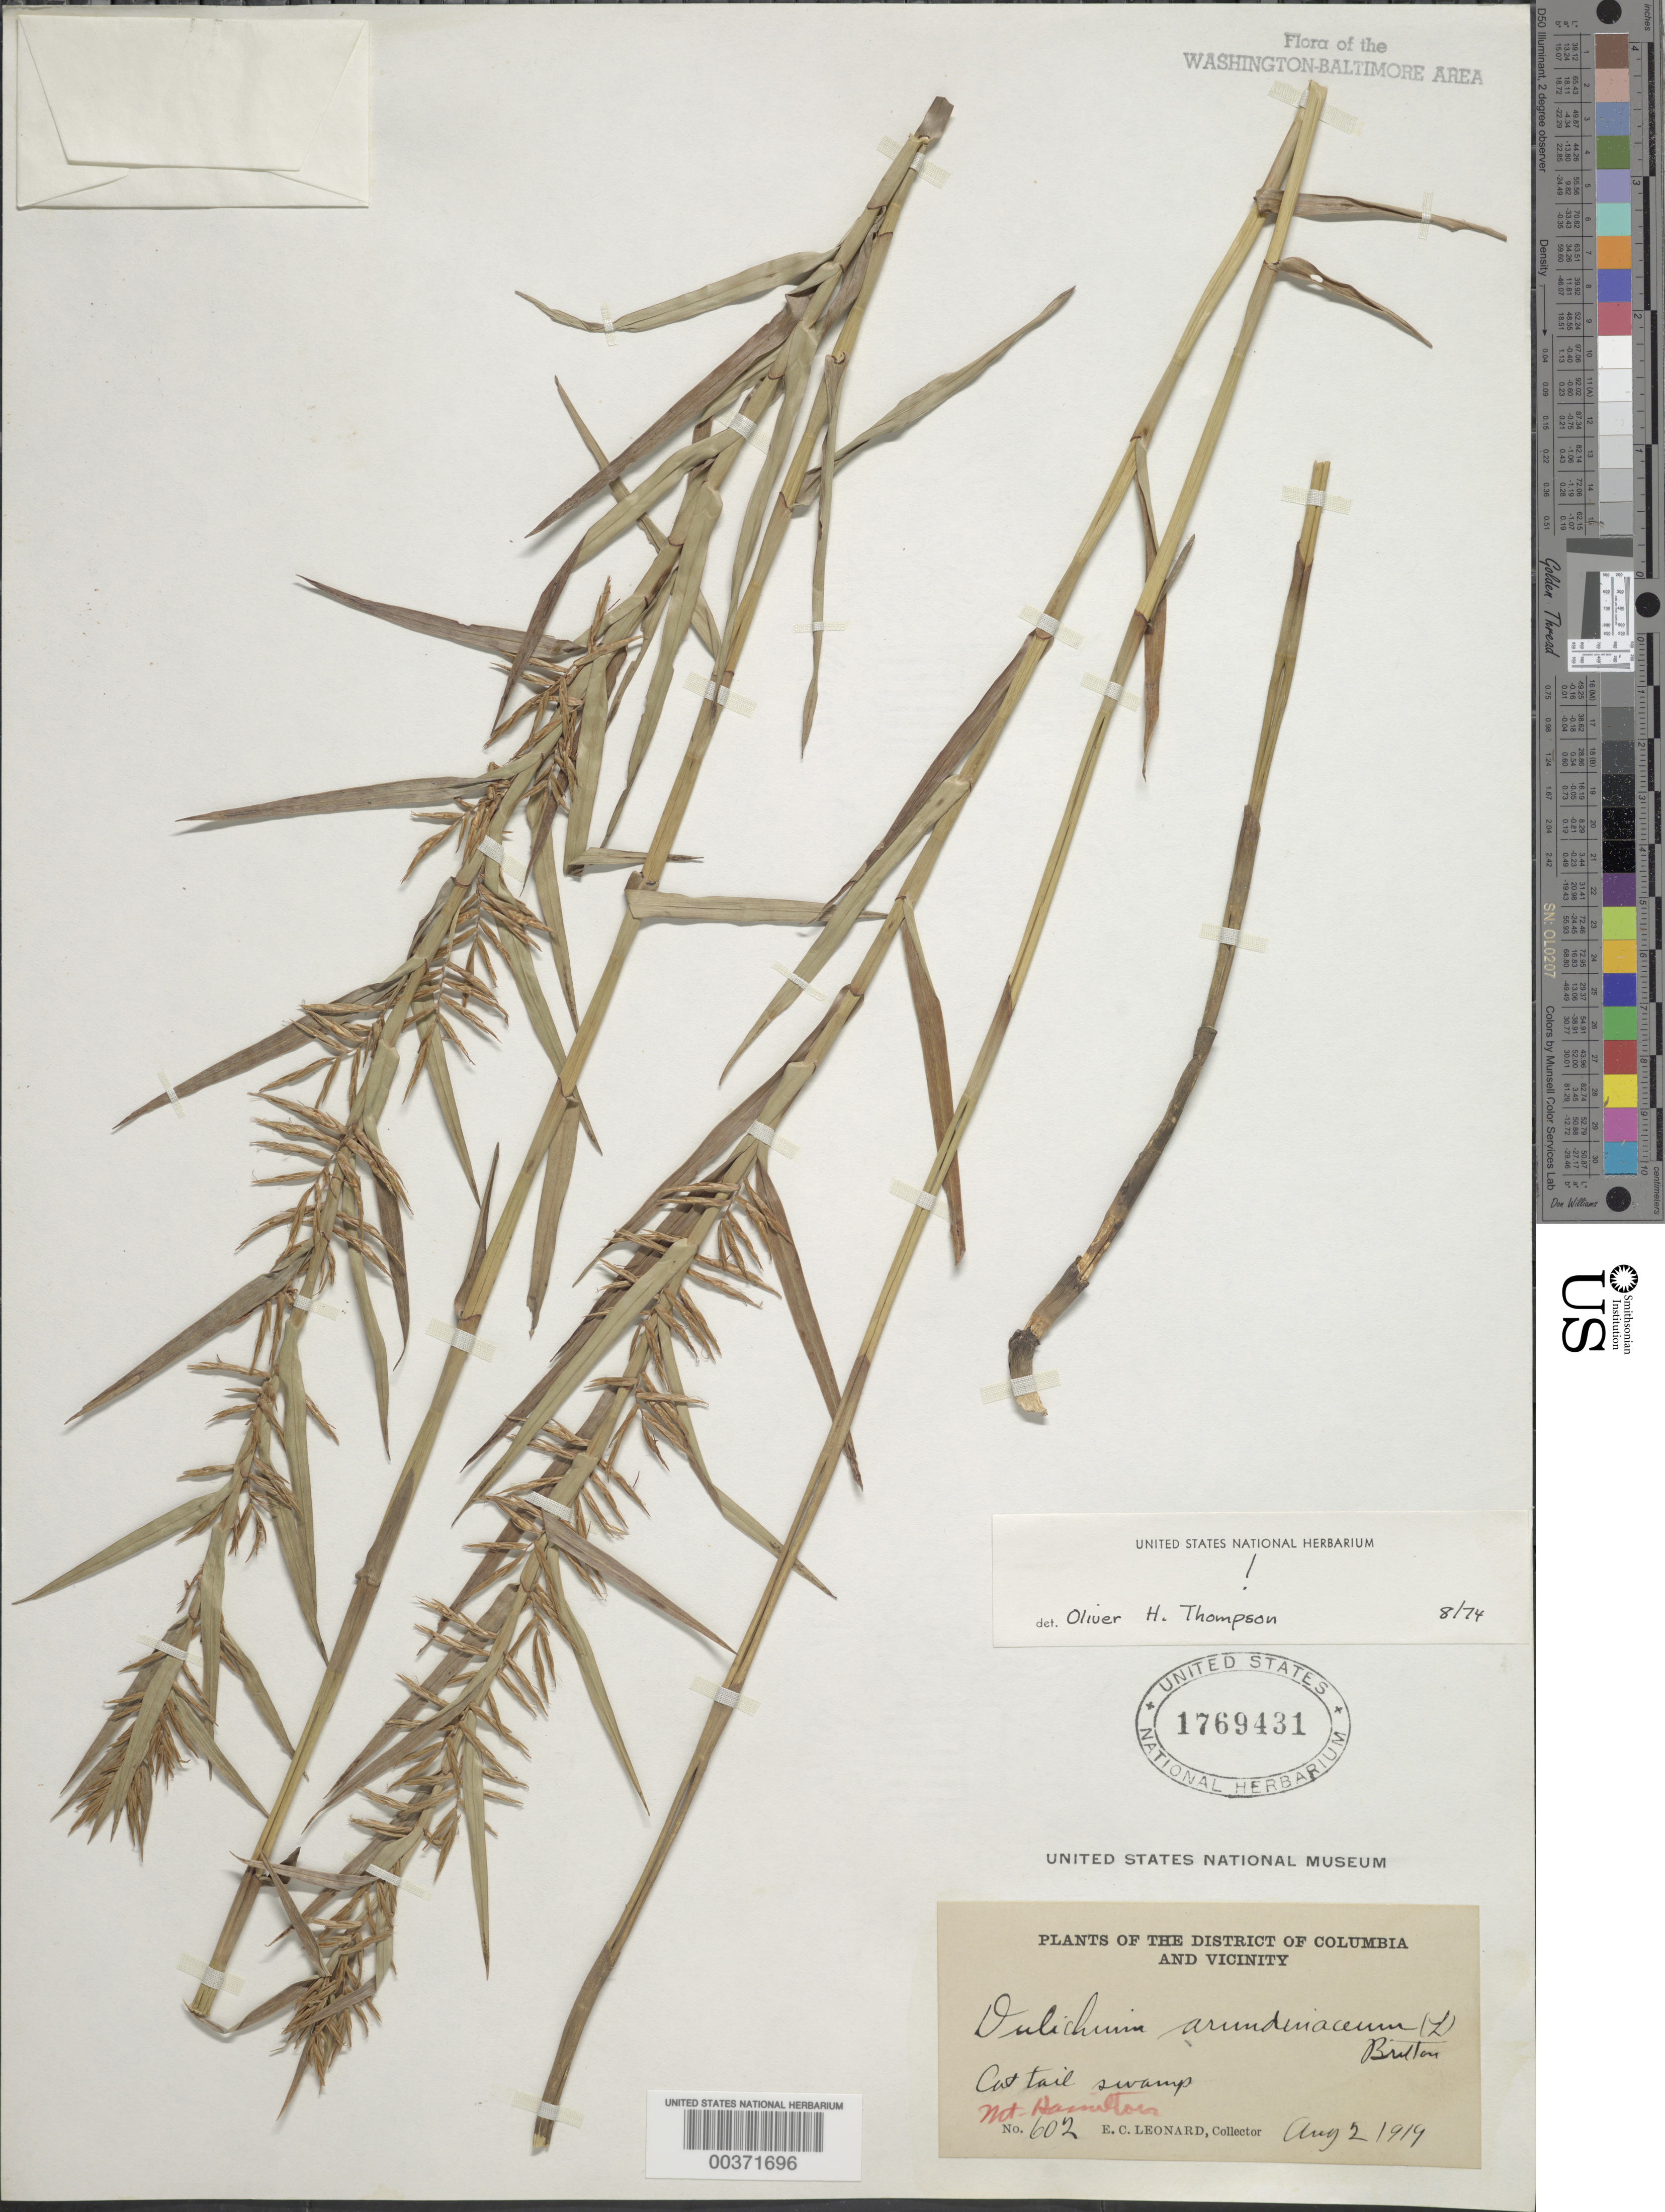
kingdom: Plantae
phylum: Tracheophyta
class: Liliopsida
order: Poales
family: Cyperaceae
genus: Dulichium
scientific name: Dulichium arundinaceum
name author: (L.) Britton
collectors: E. C. Leonard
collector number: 602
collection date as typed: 02 Aug 1919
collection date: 1919-08-02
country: United States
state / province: District of Columbia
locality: Mount Hamilton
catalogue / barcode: US 1769431